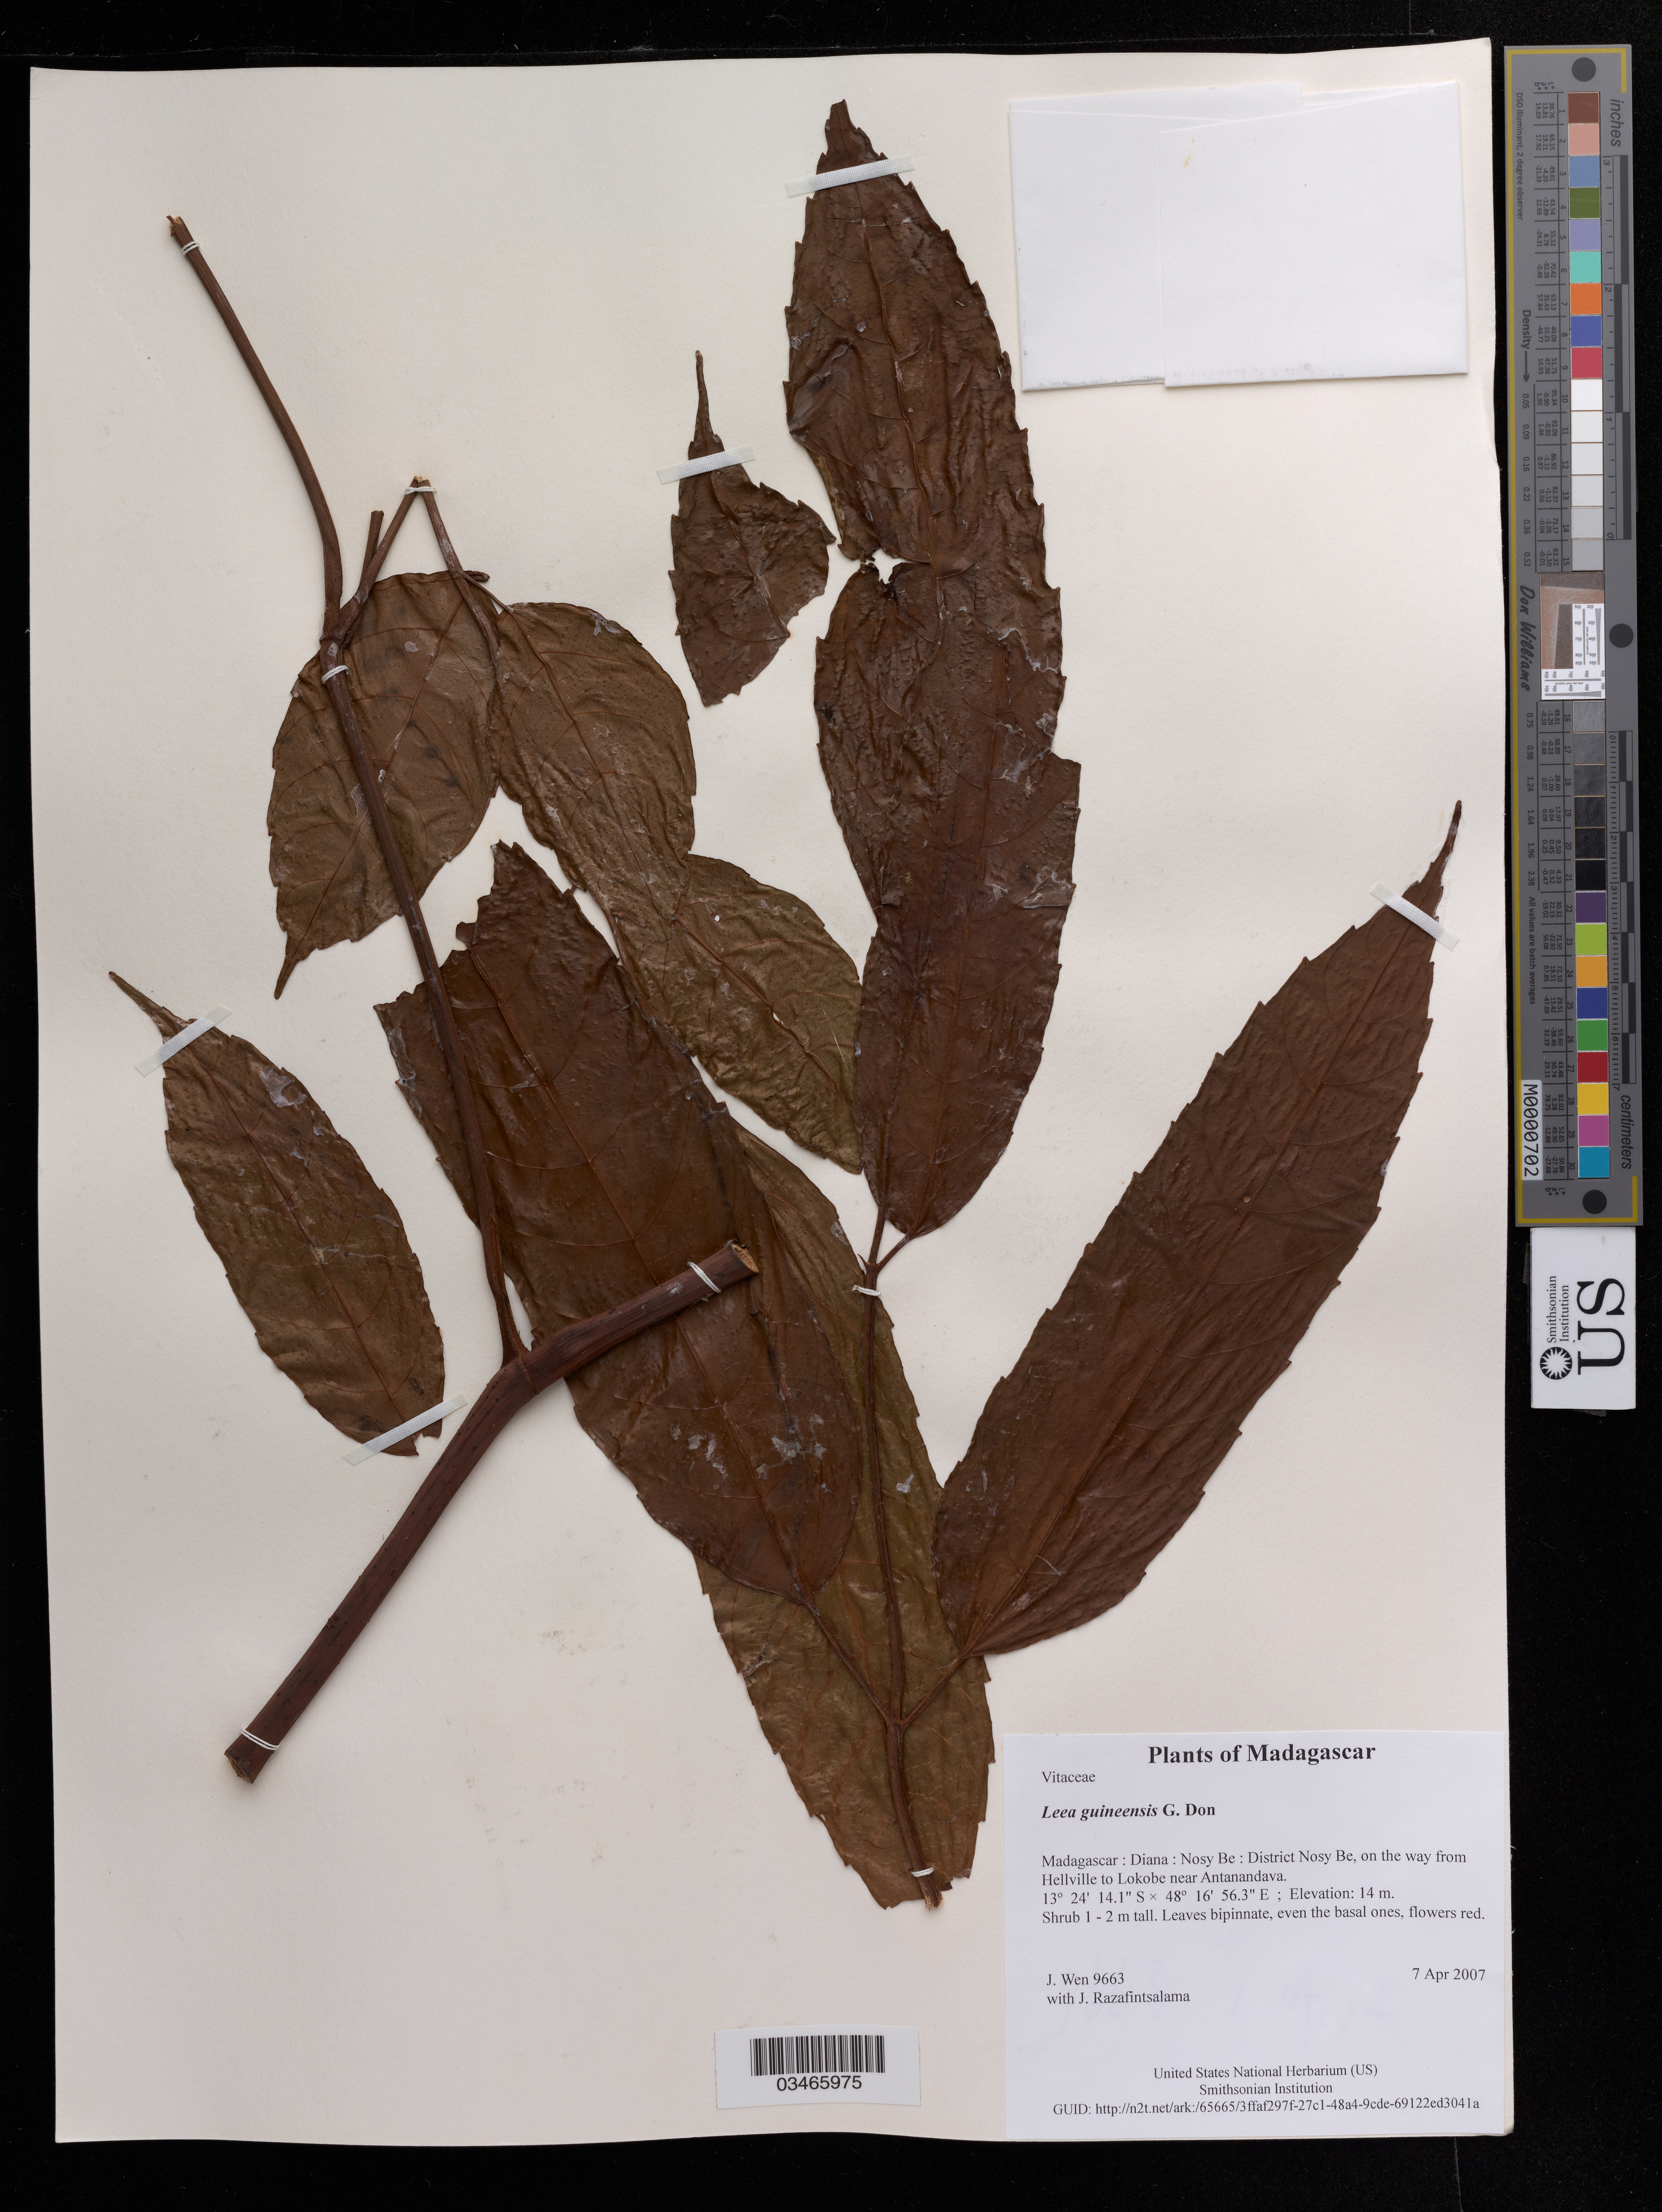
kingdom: Plantae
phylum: Tracheophyta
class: Magnoliopsida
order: Vitales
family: Vitaceae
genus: Leea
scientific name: Leea guineensis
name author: G. Don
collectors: J. Wen & J. Razafintsalama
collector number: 9663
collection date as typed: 07 Apr 2007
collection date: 2007-04-07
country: Madagascar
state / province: Diana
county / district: Nosy Be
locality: District Nosy Be, on the way from Hellville to Lokobe near Antanandava.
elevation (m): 14